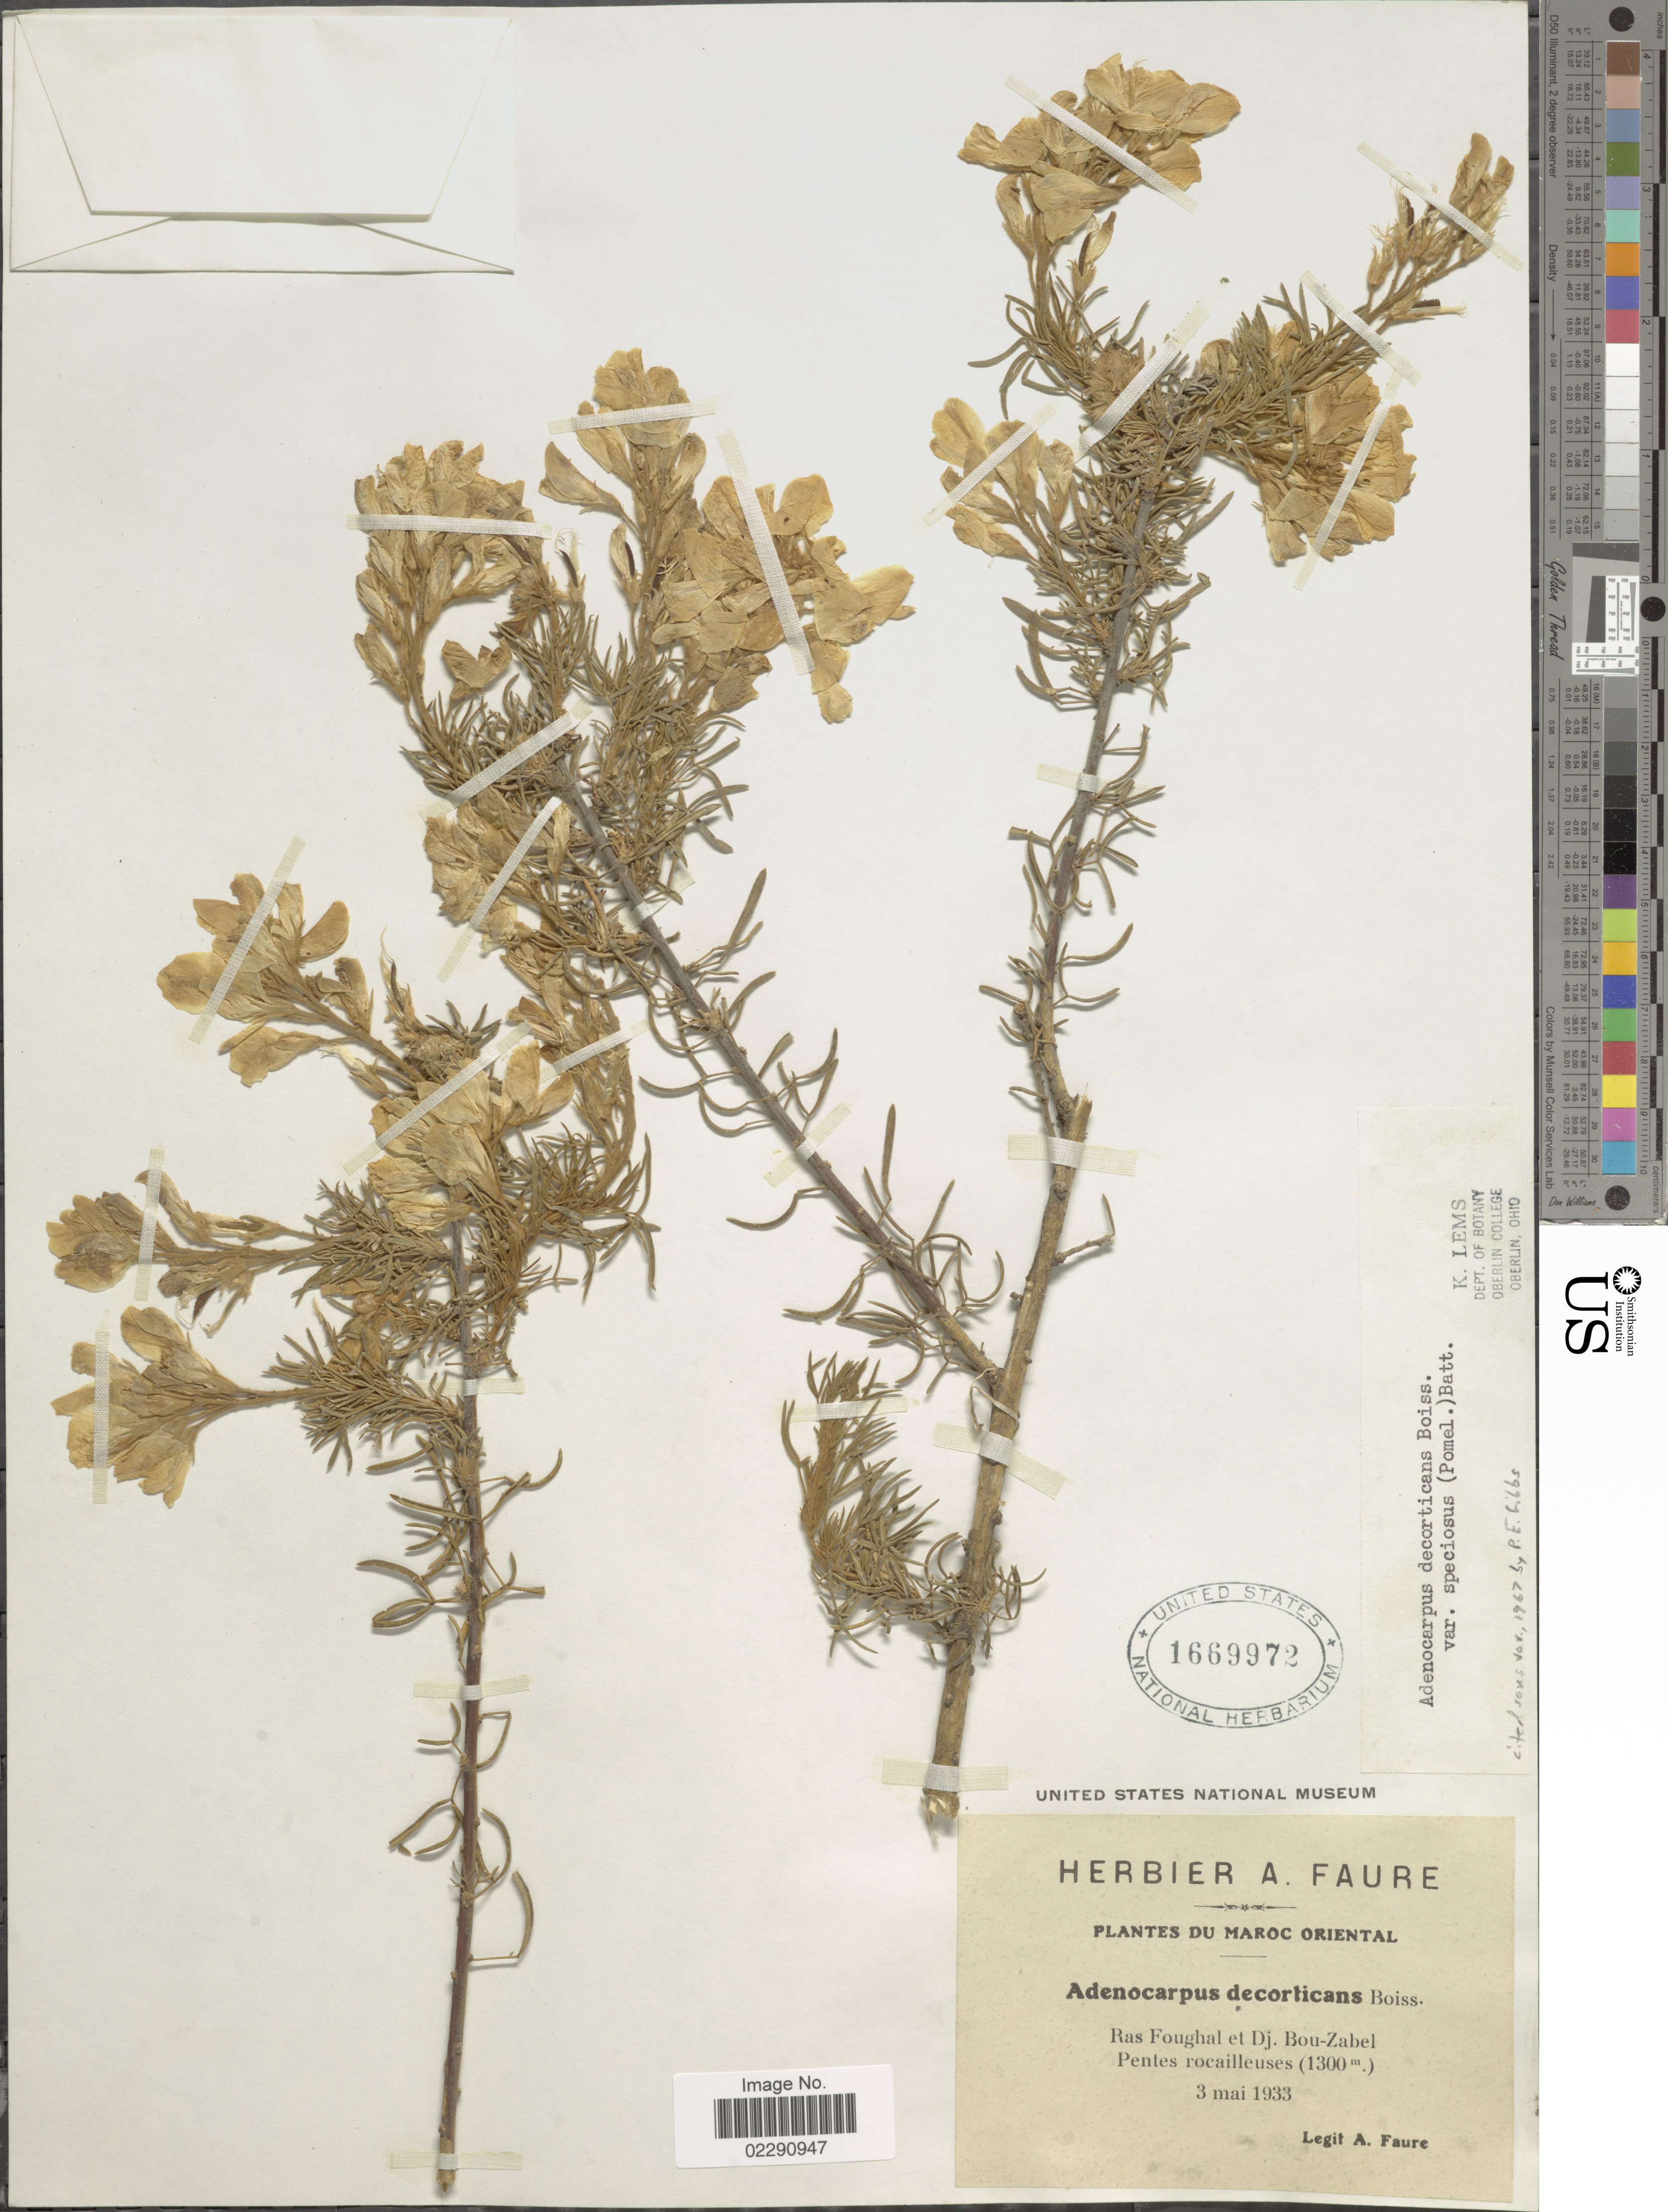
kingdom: Plantae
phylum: Tracheophyta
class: Magnoliopsida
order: Fabales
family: Fabaceae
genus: Adenocarpus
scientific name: Adenocarpus decorticans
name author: Boiss.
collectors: A. Faure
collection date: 1933-05-03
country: Morocco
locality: Maroc oriental, Ras Foughal et Dj. Bou-Zabel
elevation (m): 1300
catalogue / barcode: US 1669972